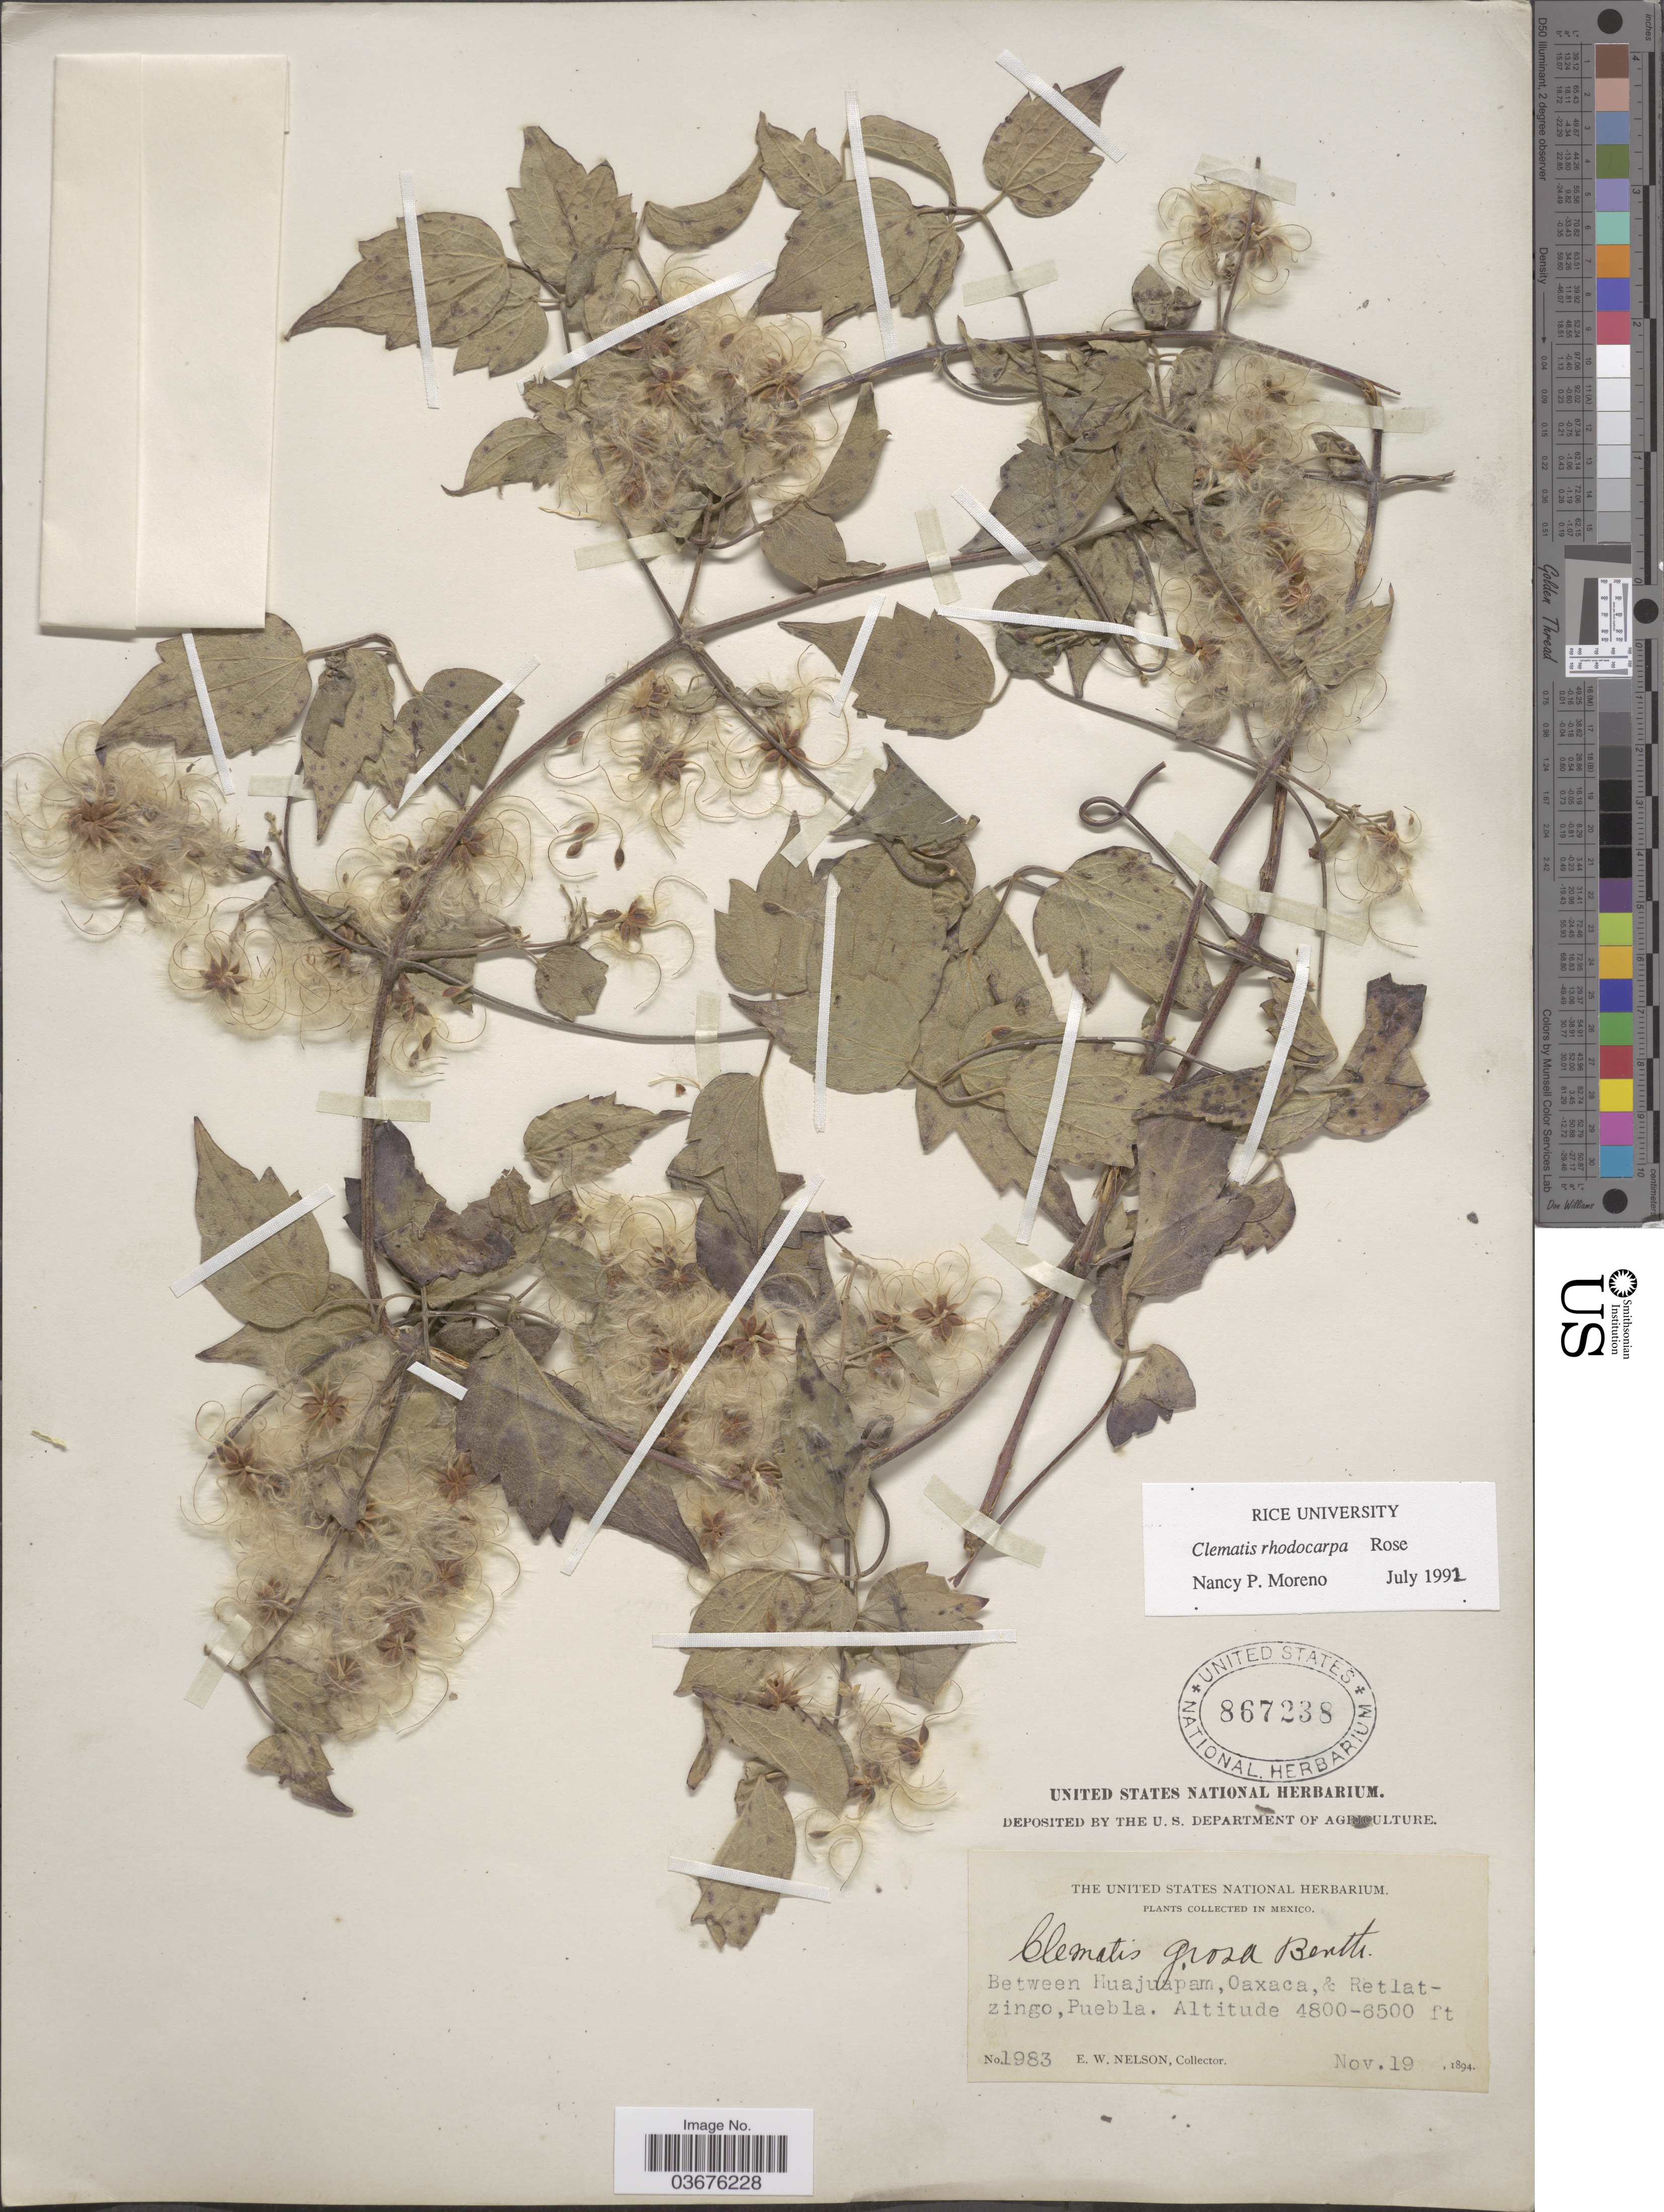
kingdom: Plantae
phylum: Tracheophyta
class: Magnoliopsida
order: Ranunculales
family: Ranunculaceae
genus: Clematis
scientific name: Clematis rhodocarpa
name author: Rose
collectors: E. W. Nelson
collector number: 1983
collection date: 1894-11-19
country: Mexico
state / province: Puebla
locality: Between Huajuapam, Oaxaca, & Retlatzingo.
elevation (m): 1463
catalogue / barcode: US 867238